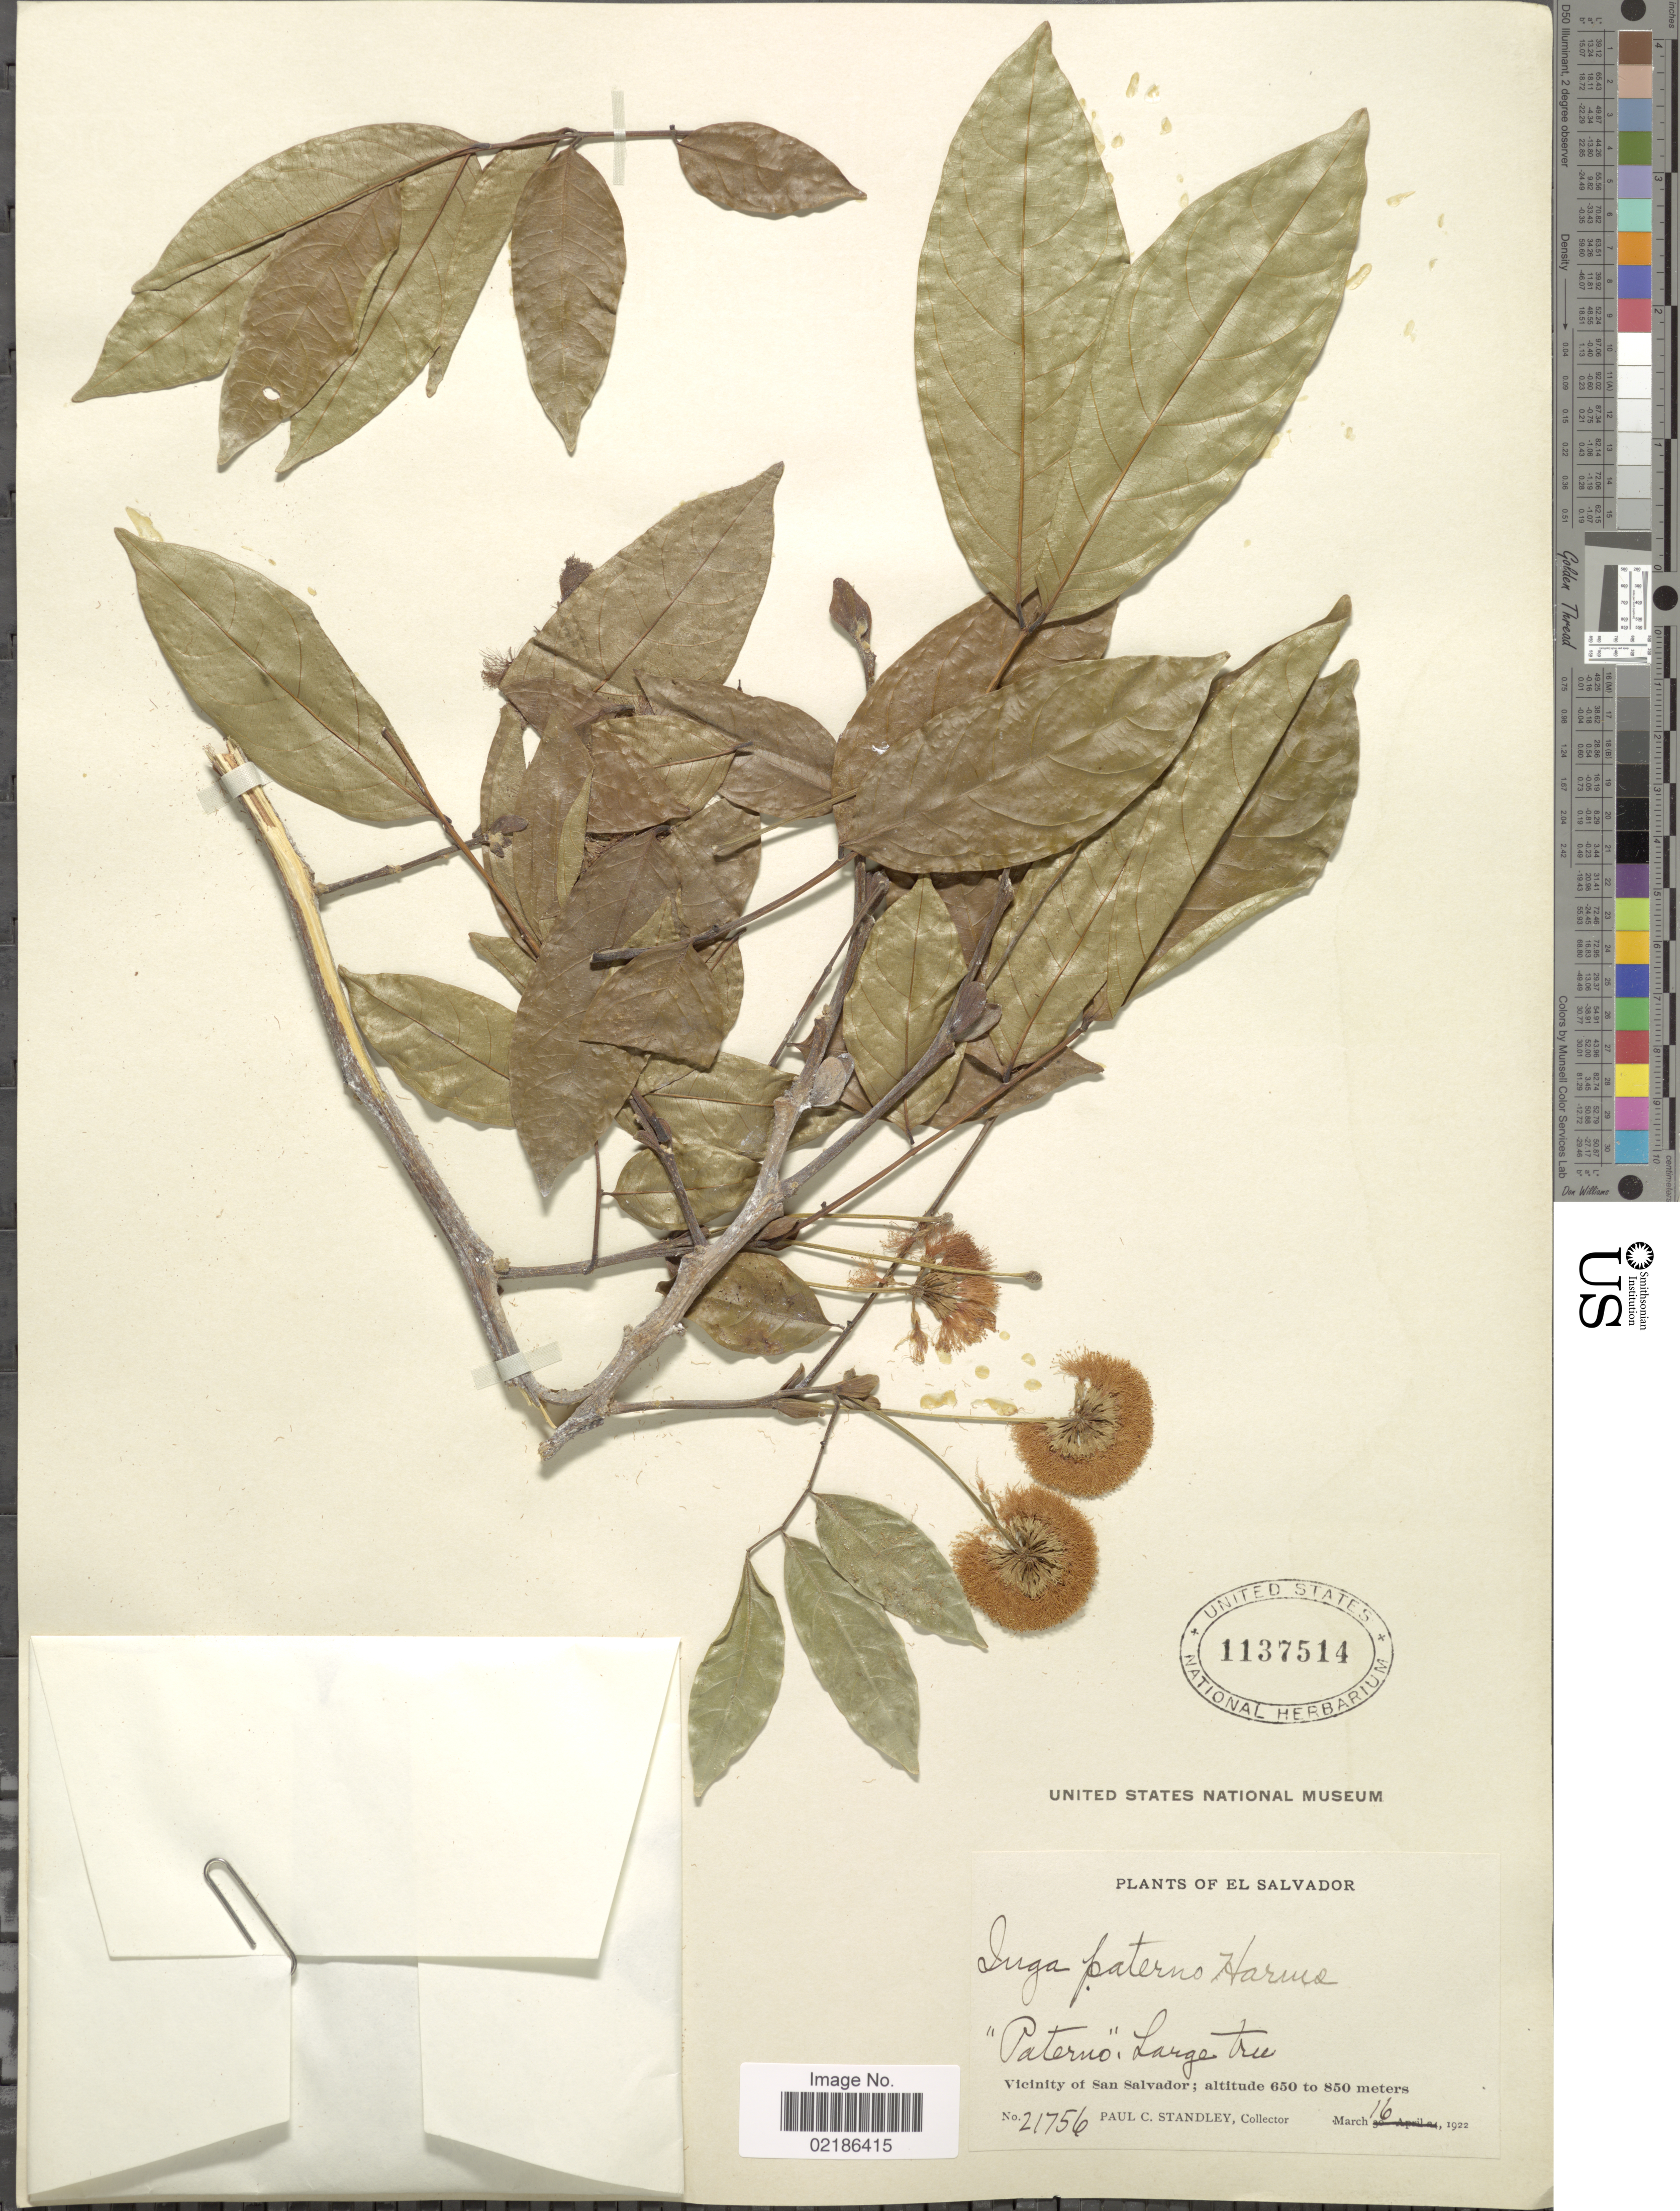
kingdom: Plantae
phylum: Tracheophyta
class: Magnoliopsida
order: Fabales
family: Fabaceae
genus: Inga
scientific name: Inga paterno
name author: Harms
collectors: P. C. Standley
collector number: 21756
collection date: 1922-03-16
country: El Salvador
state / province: San Salvador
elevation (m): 650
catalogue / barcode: US 1137514